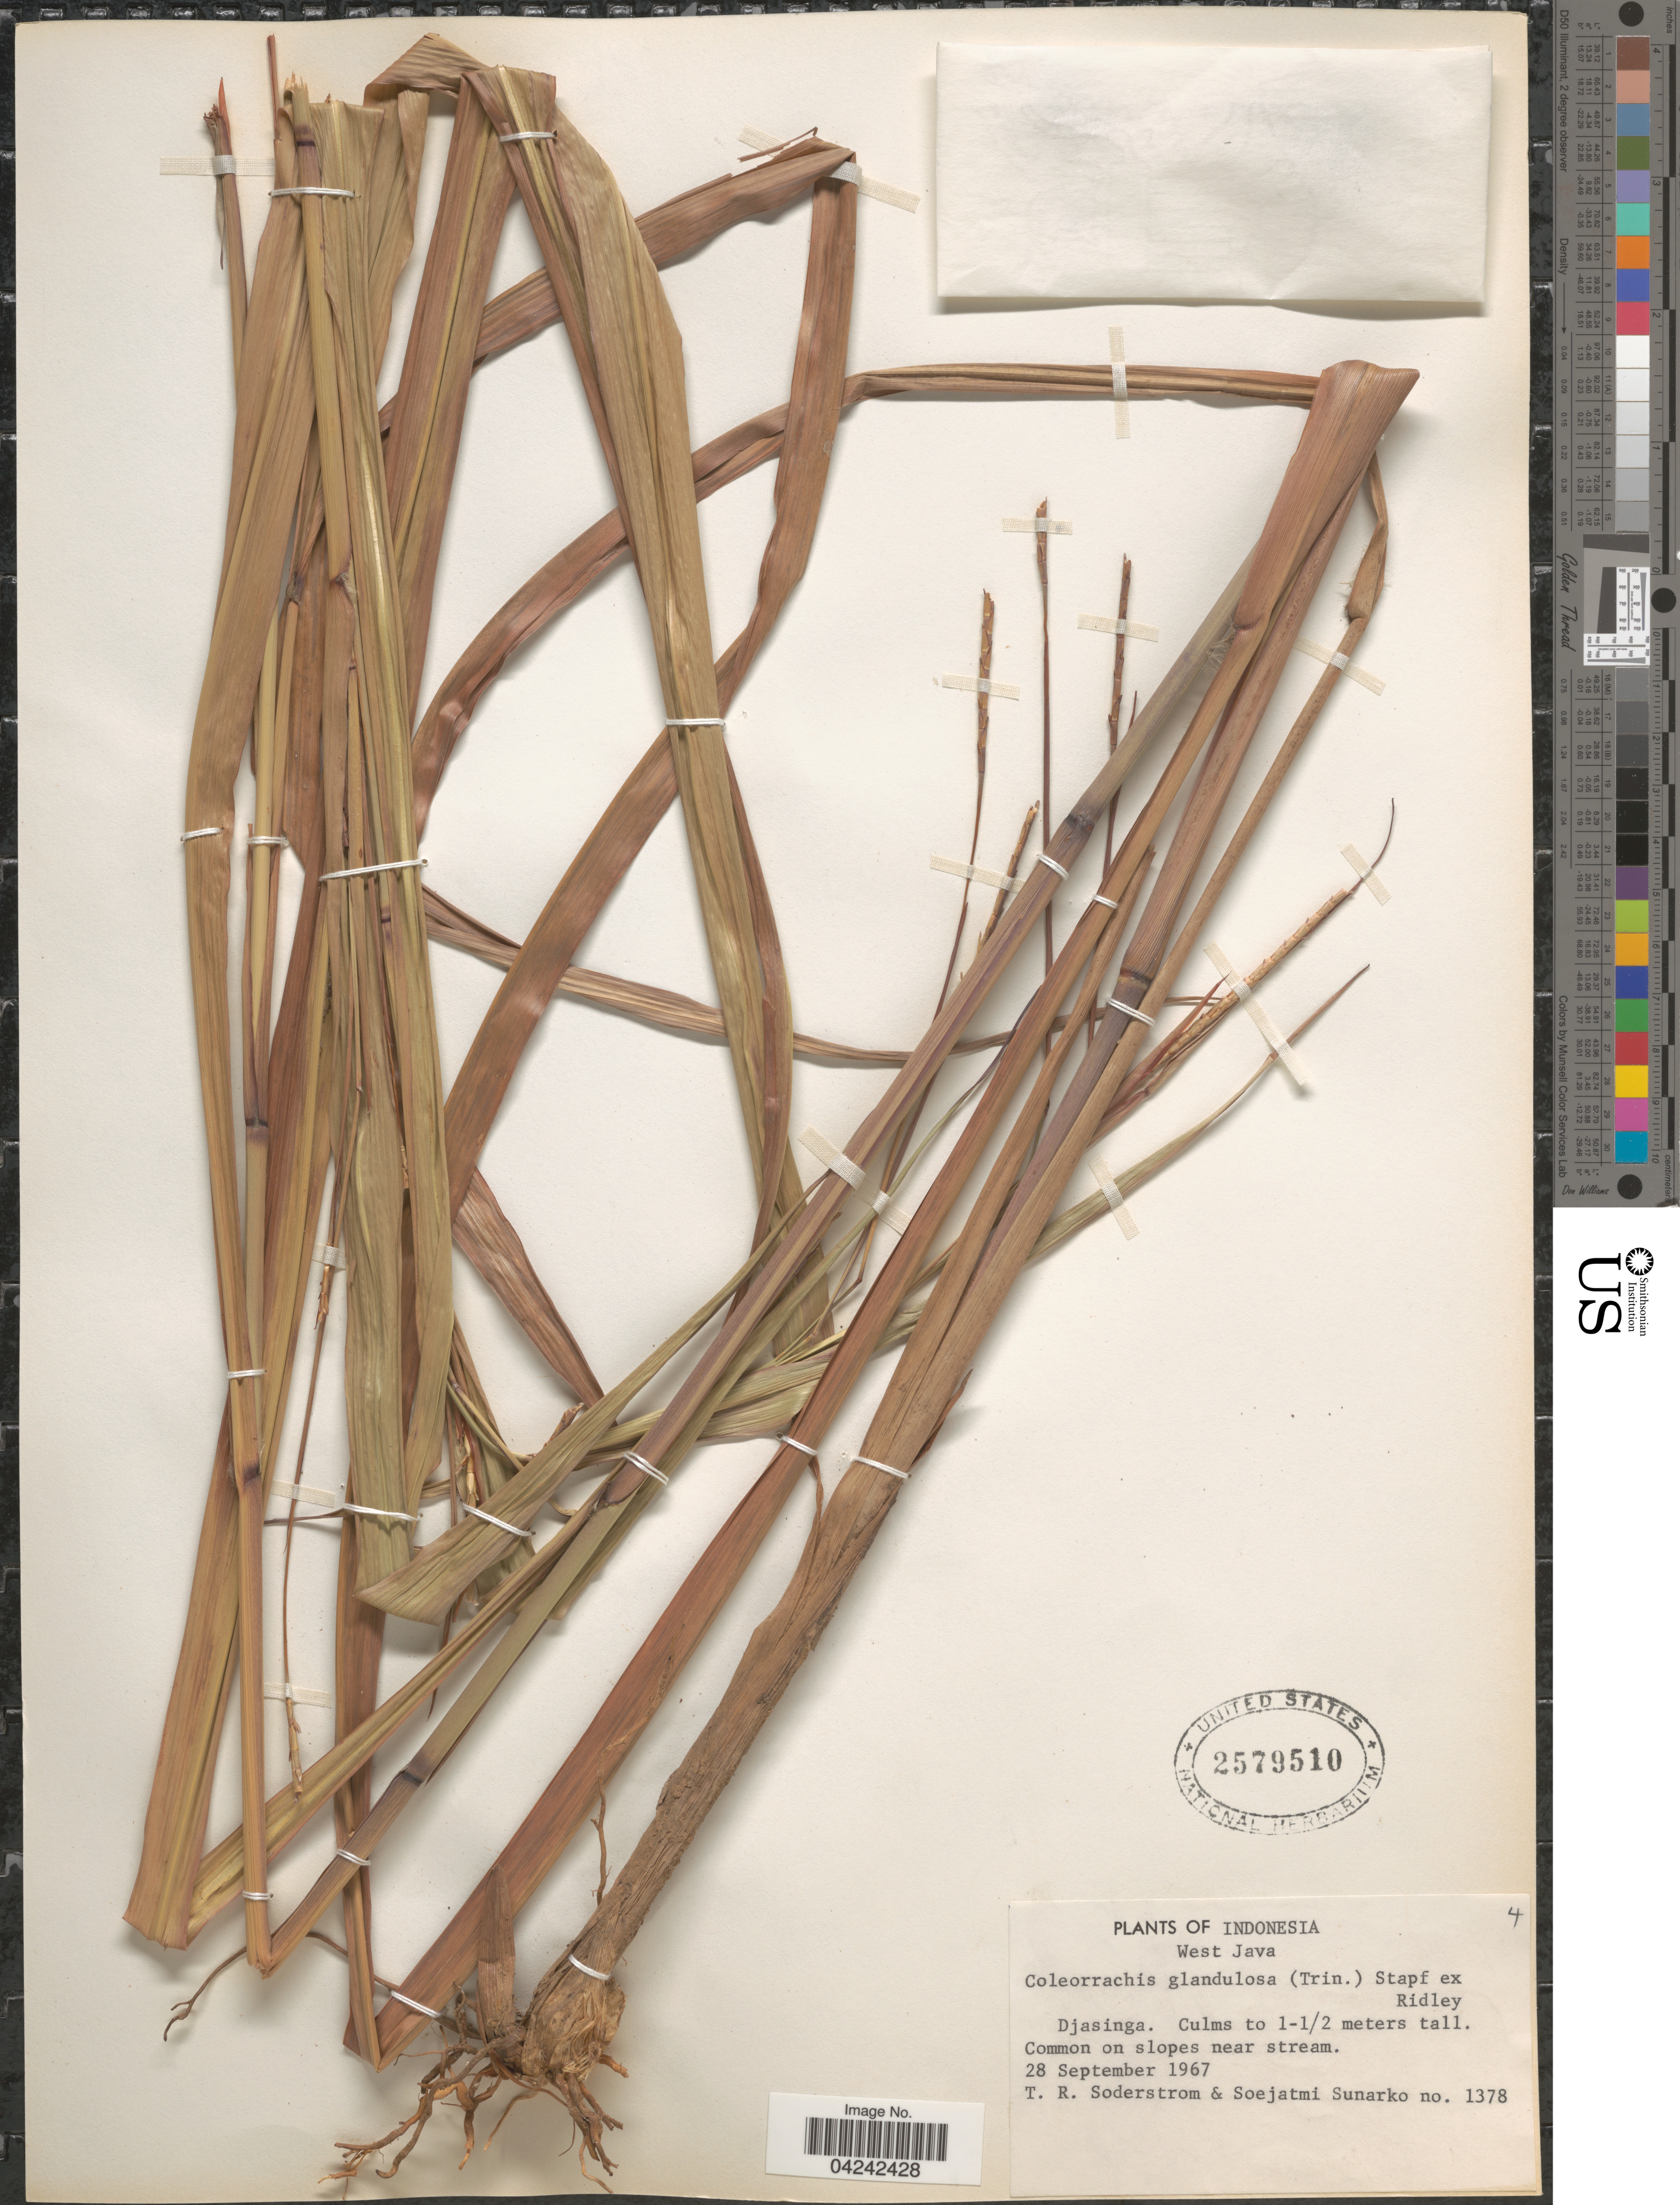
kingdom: Plantae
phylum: Tracheophyta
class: Liliopsida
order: Poales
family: Poaceae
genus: Rottboellia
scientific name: Rottboellia glandulosa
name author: Trin.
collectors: T. R. Soderstrom & S. Sunarko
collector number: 1378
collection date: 1967-09-28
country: Indonesia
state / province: Java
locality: West Java. Djasinga.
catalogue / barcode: US 2579510